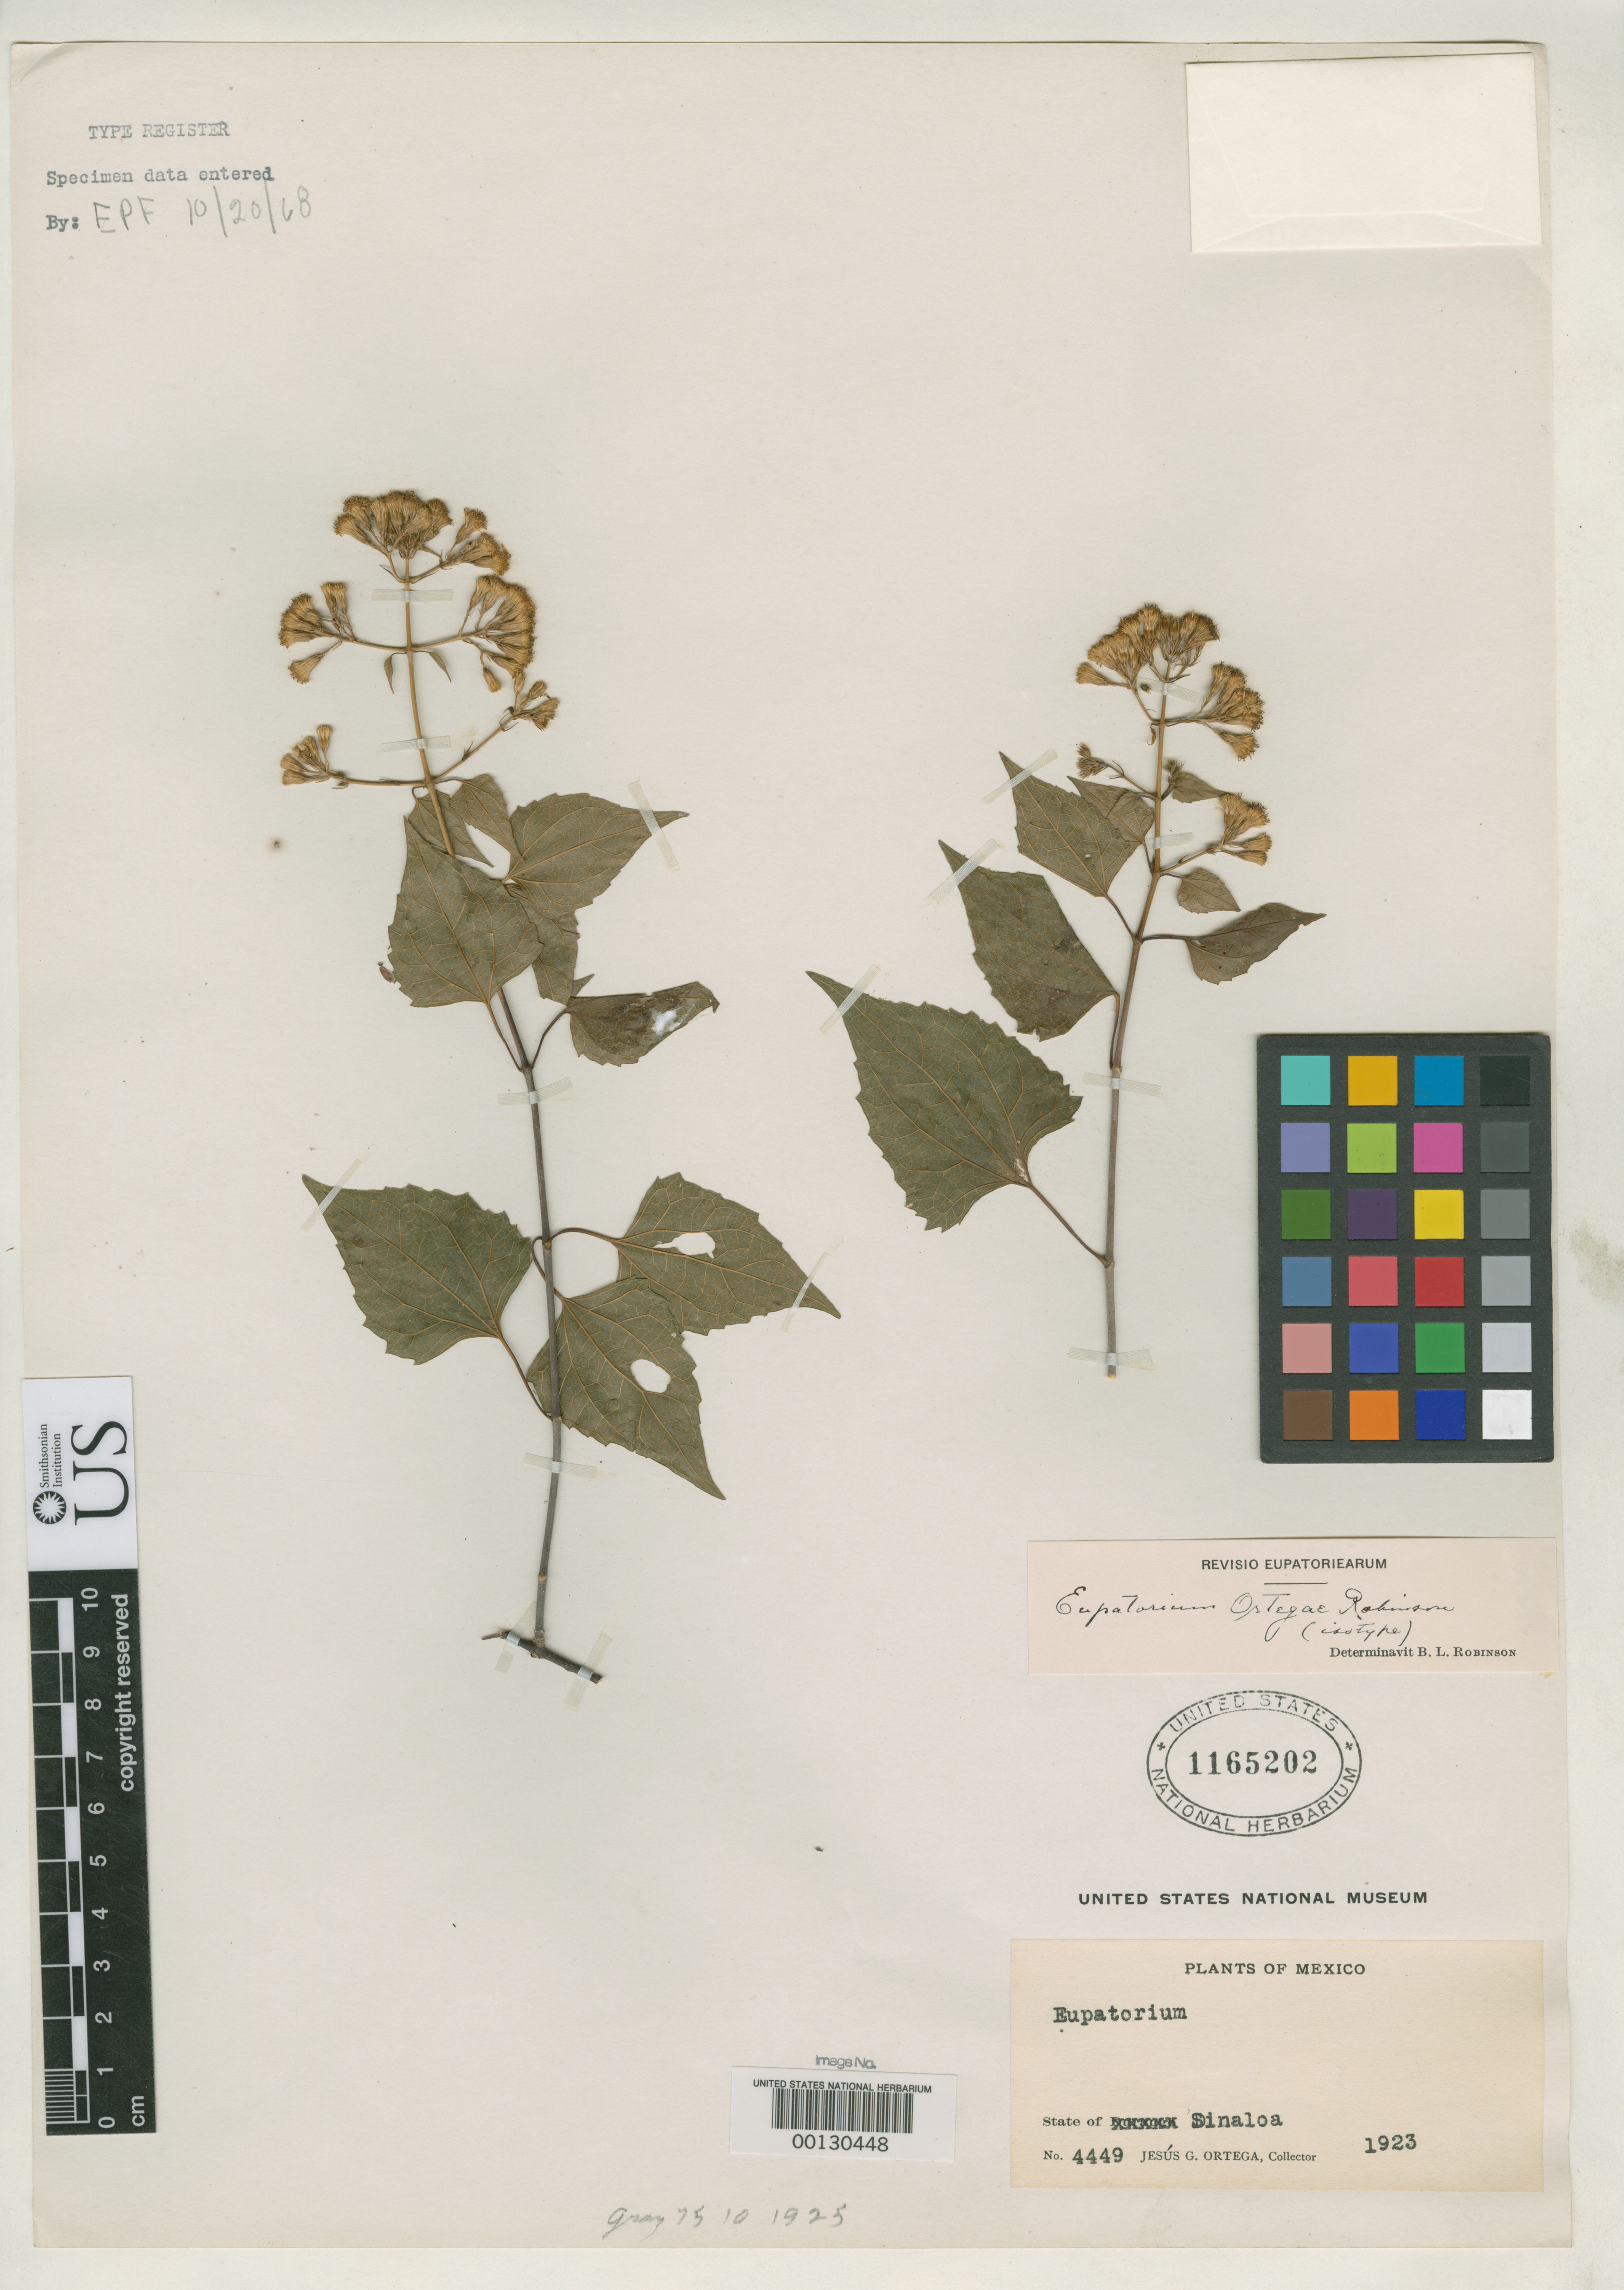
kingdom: Plantae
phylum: Tracheophyta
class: Magnoliopsida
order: Asterales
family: Asteraceae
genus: Eupatorium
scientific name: Eupatorium ortegae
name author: B.L. Rob.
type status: Possible Isotype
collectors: J. Ortega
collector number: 4449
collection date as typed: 1923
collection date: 1923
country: Mexico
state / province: Sinaloa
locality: State of Sinaloa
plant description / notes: Type number, annotated as "isotype" by B.L. Robinson (undated) and presumably original material but dubiously a type. Protologue cites type collection date of Nov. 1921, locality Durango [this specimen is 1923 from Sinaloa]. Holotype (GH) and another US sheet (USNH 1083289) match the protologue citation.; Sheet apparently mounted with mixture, E. ortegae B.L. Rob. and E. collinum DC. (as annotated by C.V. Morton, 1945)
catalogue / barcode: US 1165202